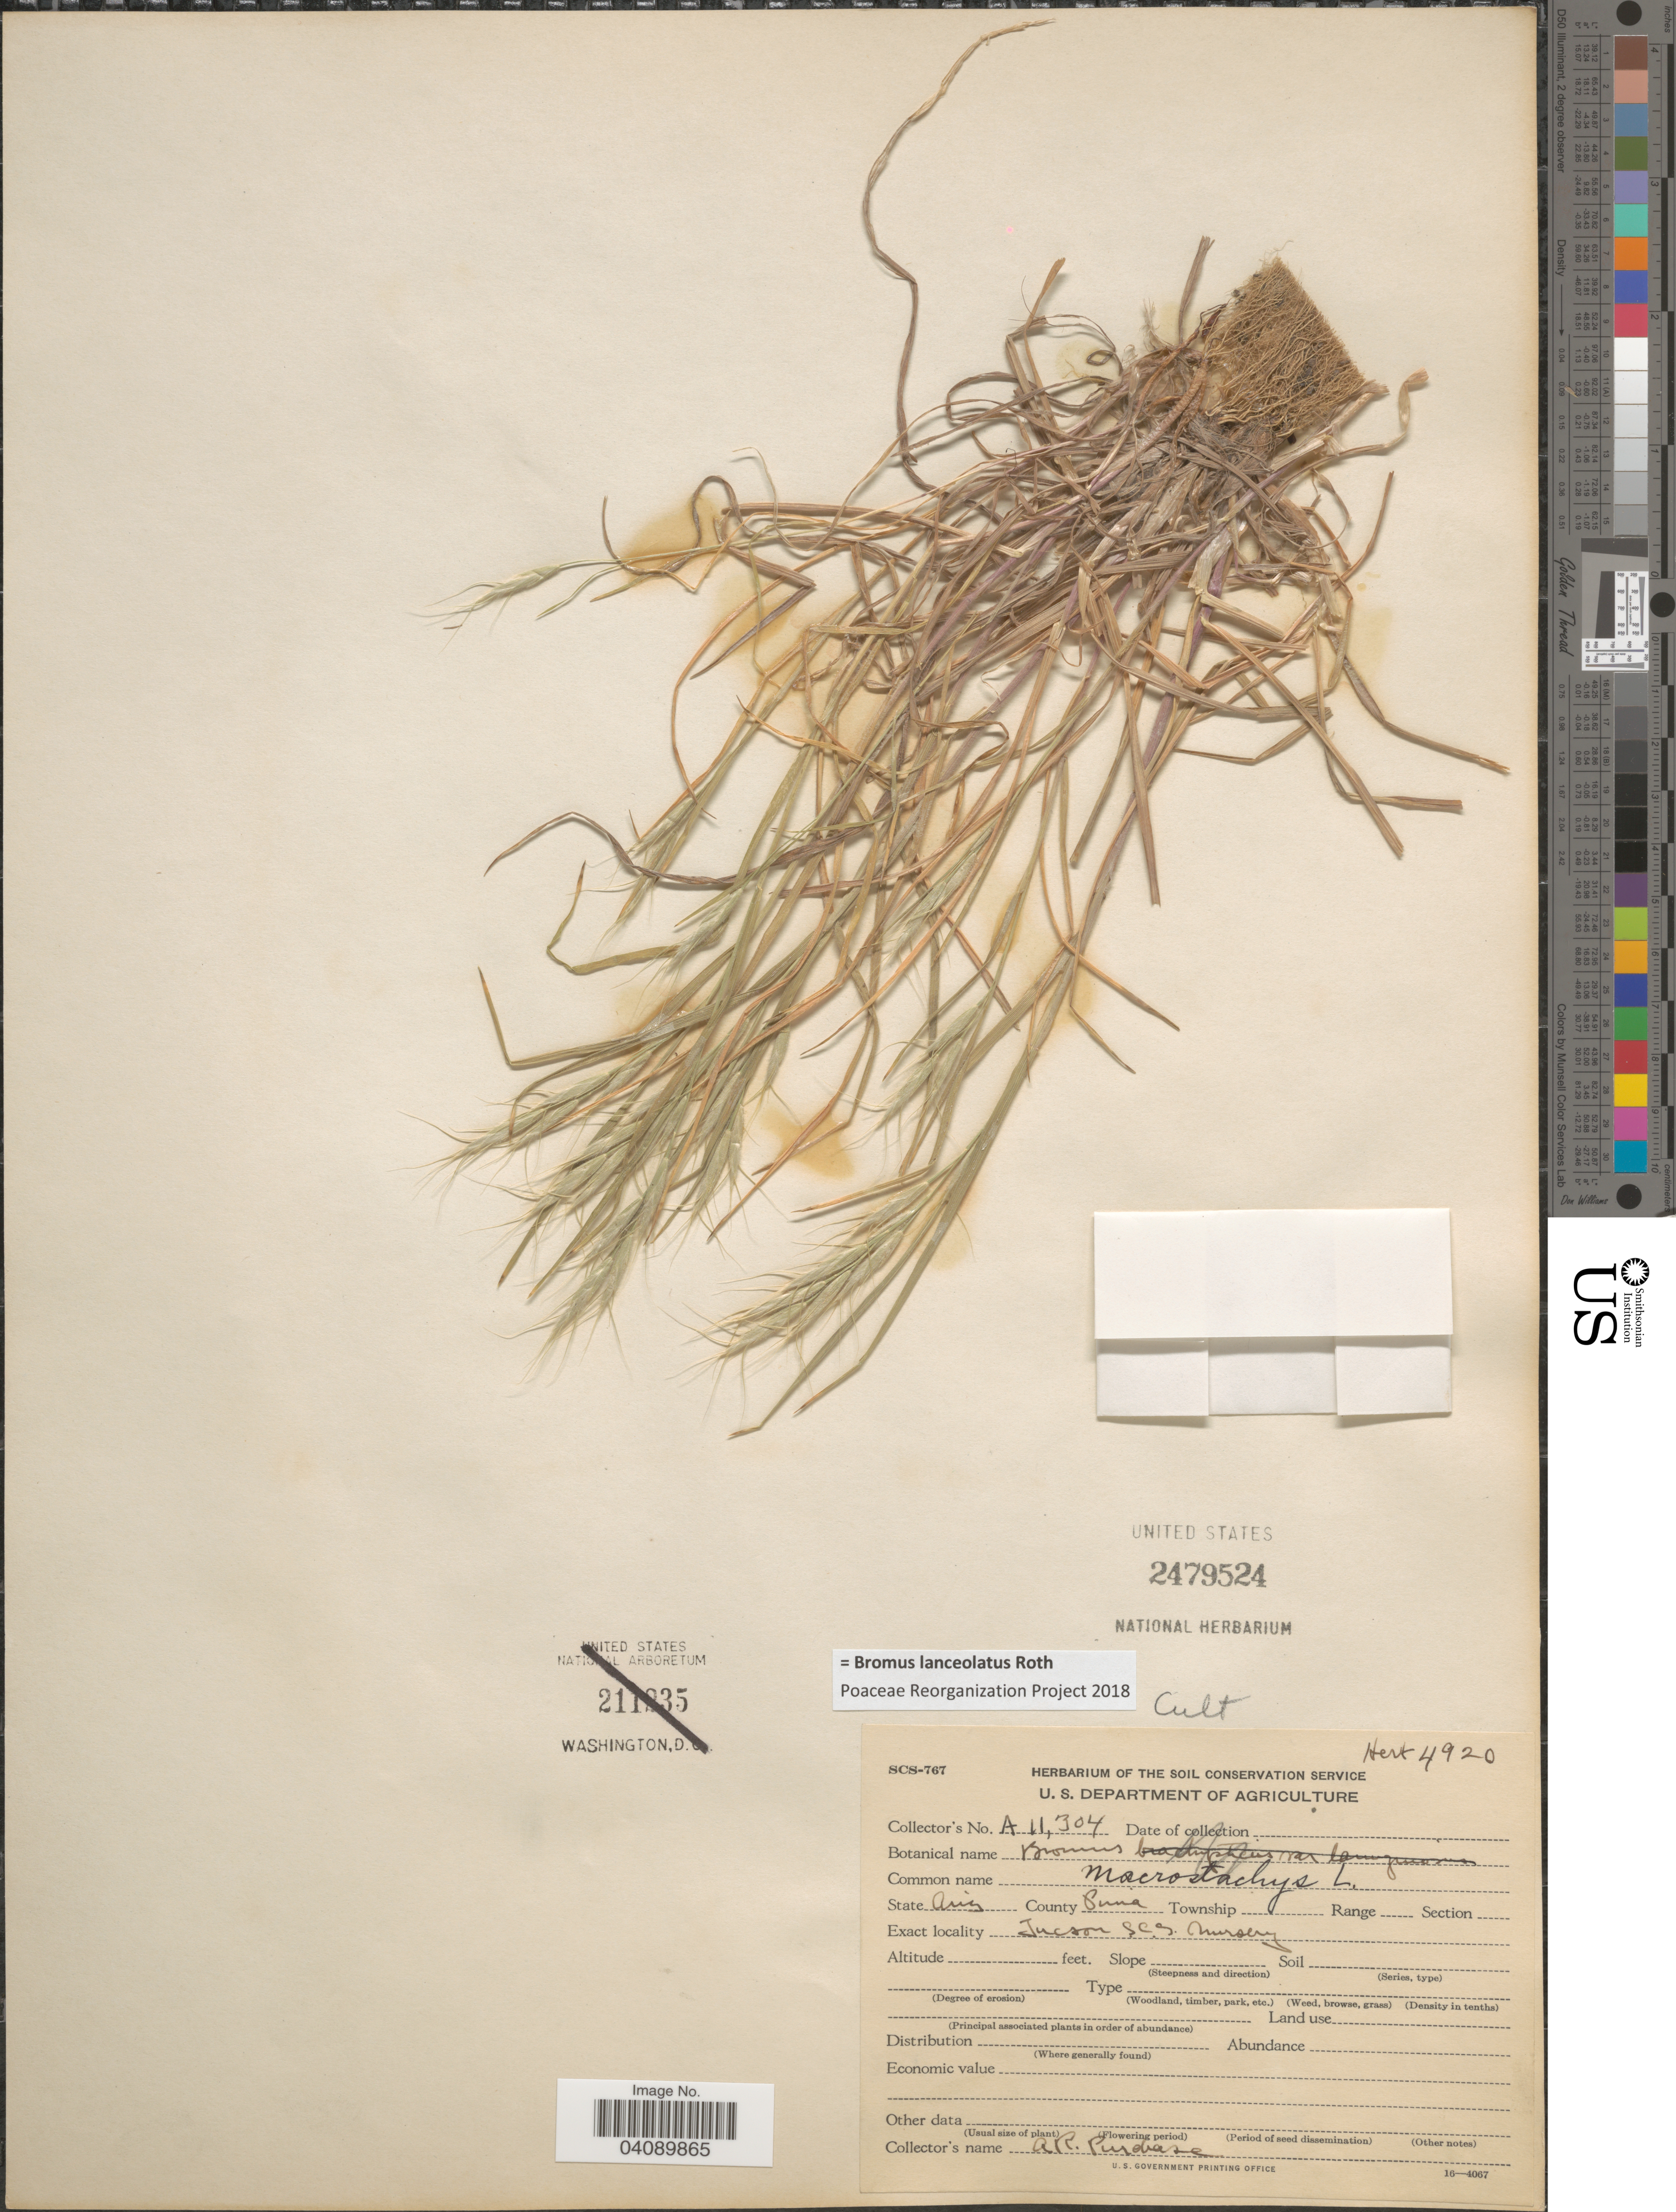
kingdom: Plantae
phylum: Tracheophyta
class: Liliopsida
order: Poales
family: Poaceae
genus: Bromus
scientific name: Bromus lanceolatus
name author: Roth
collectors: A. Purchase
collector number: A11304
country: United States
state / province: Arizona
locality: County Pima. Tucson S.C.S. Nursery.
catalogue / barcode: US 2479524